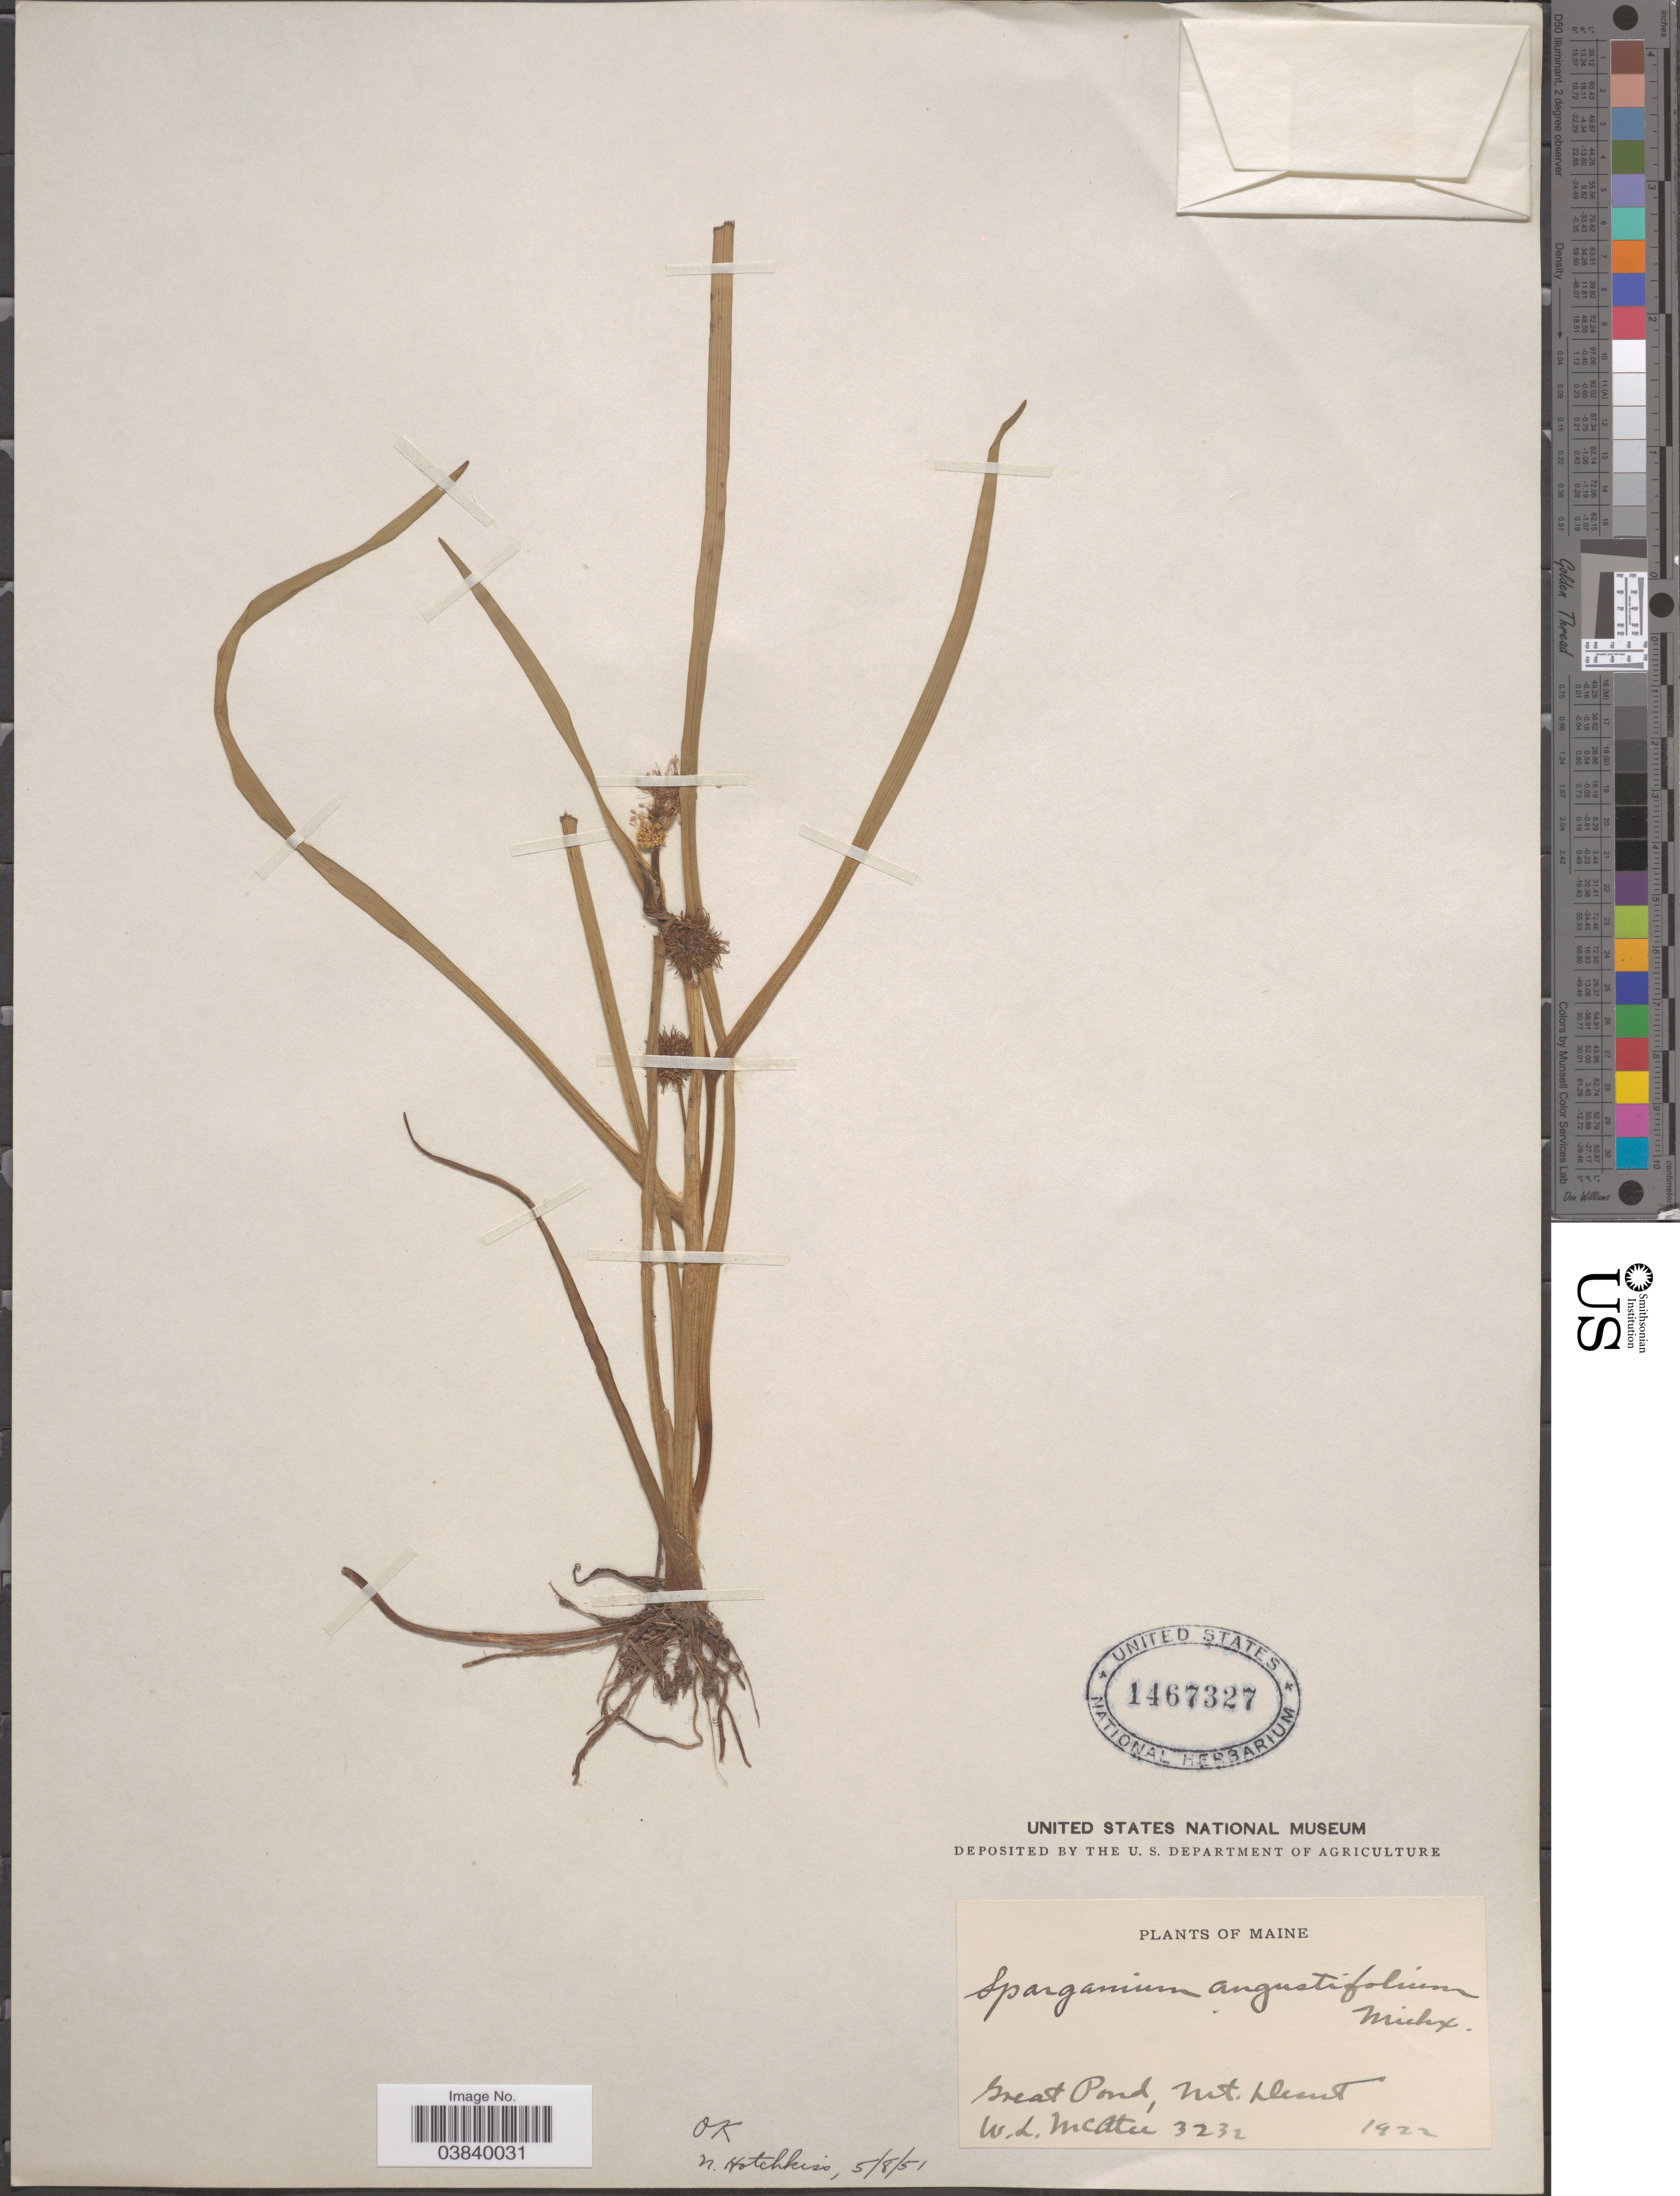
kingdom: Plantae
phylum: Tracheophyta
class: Liliopsida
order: Poales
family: Typhaceae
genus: Sparganium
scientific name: Sparganium angustifolium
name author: Michx.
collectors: W. McAtee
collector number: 3232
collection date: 1922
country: United States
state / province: Maine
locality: Great Pond, Mt. Desert.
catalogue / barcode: US 1467327